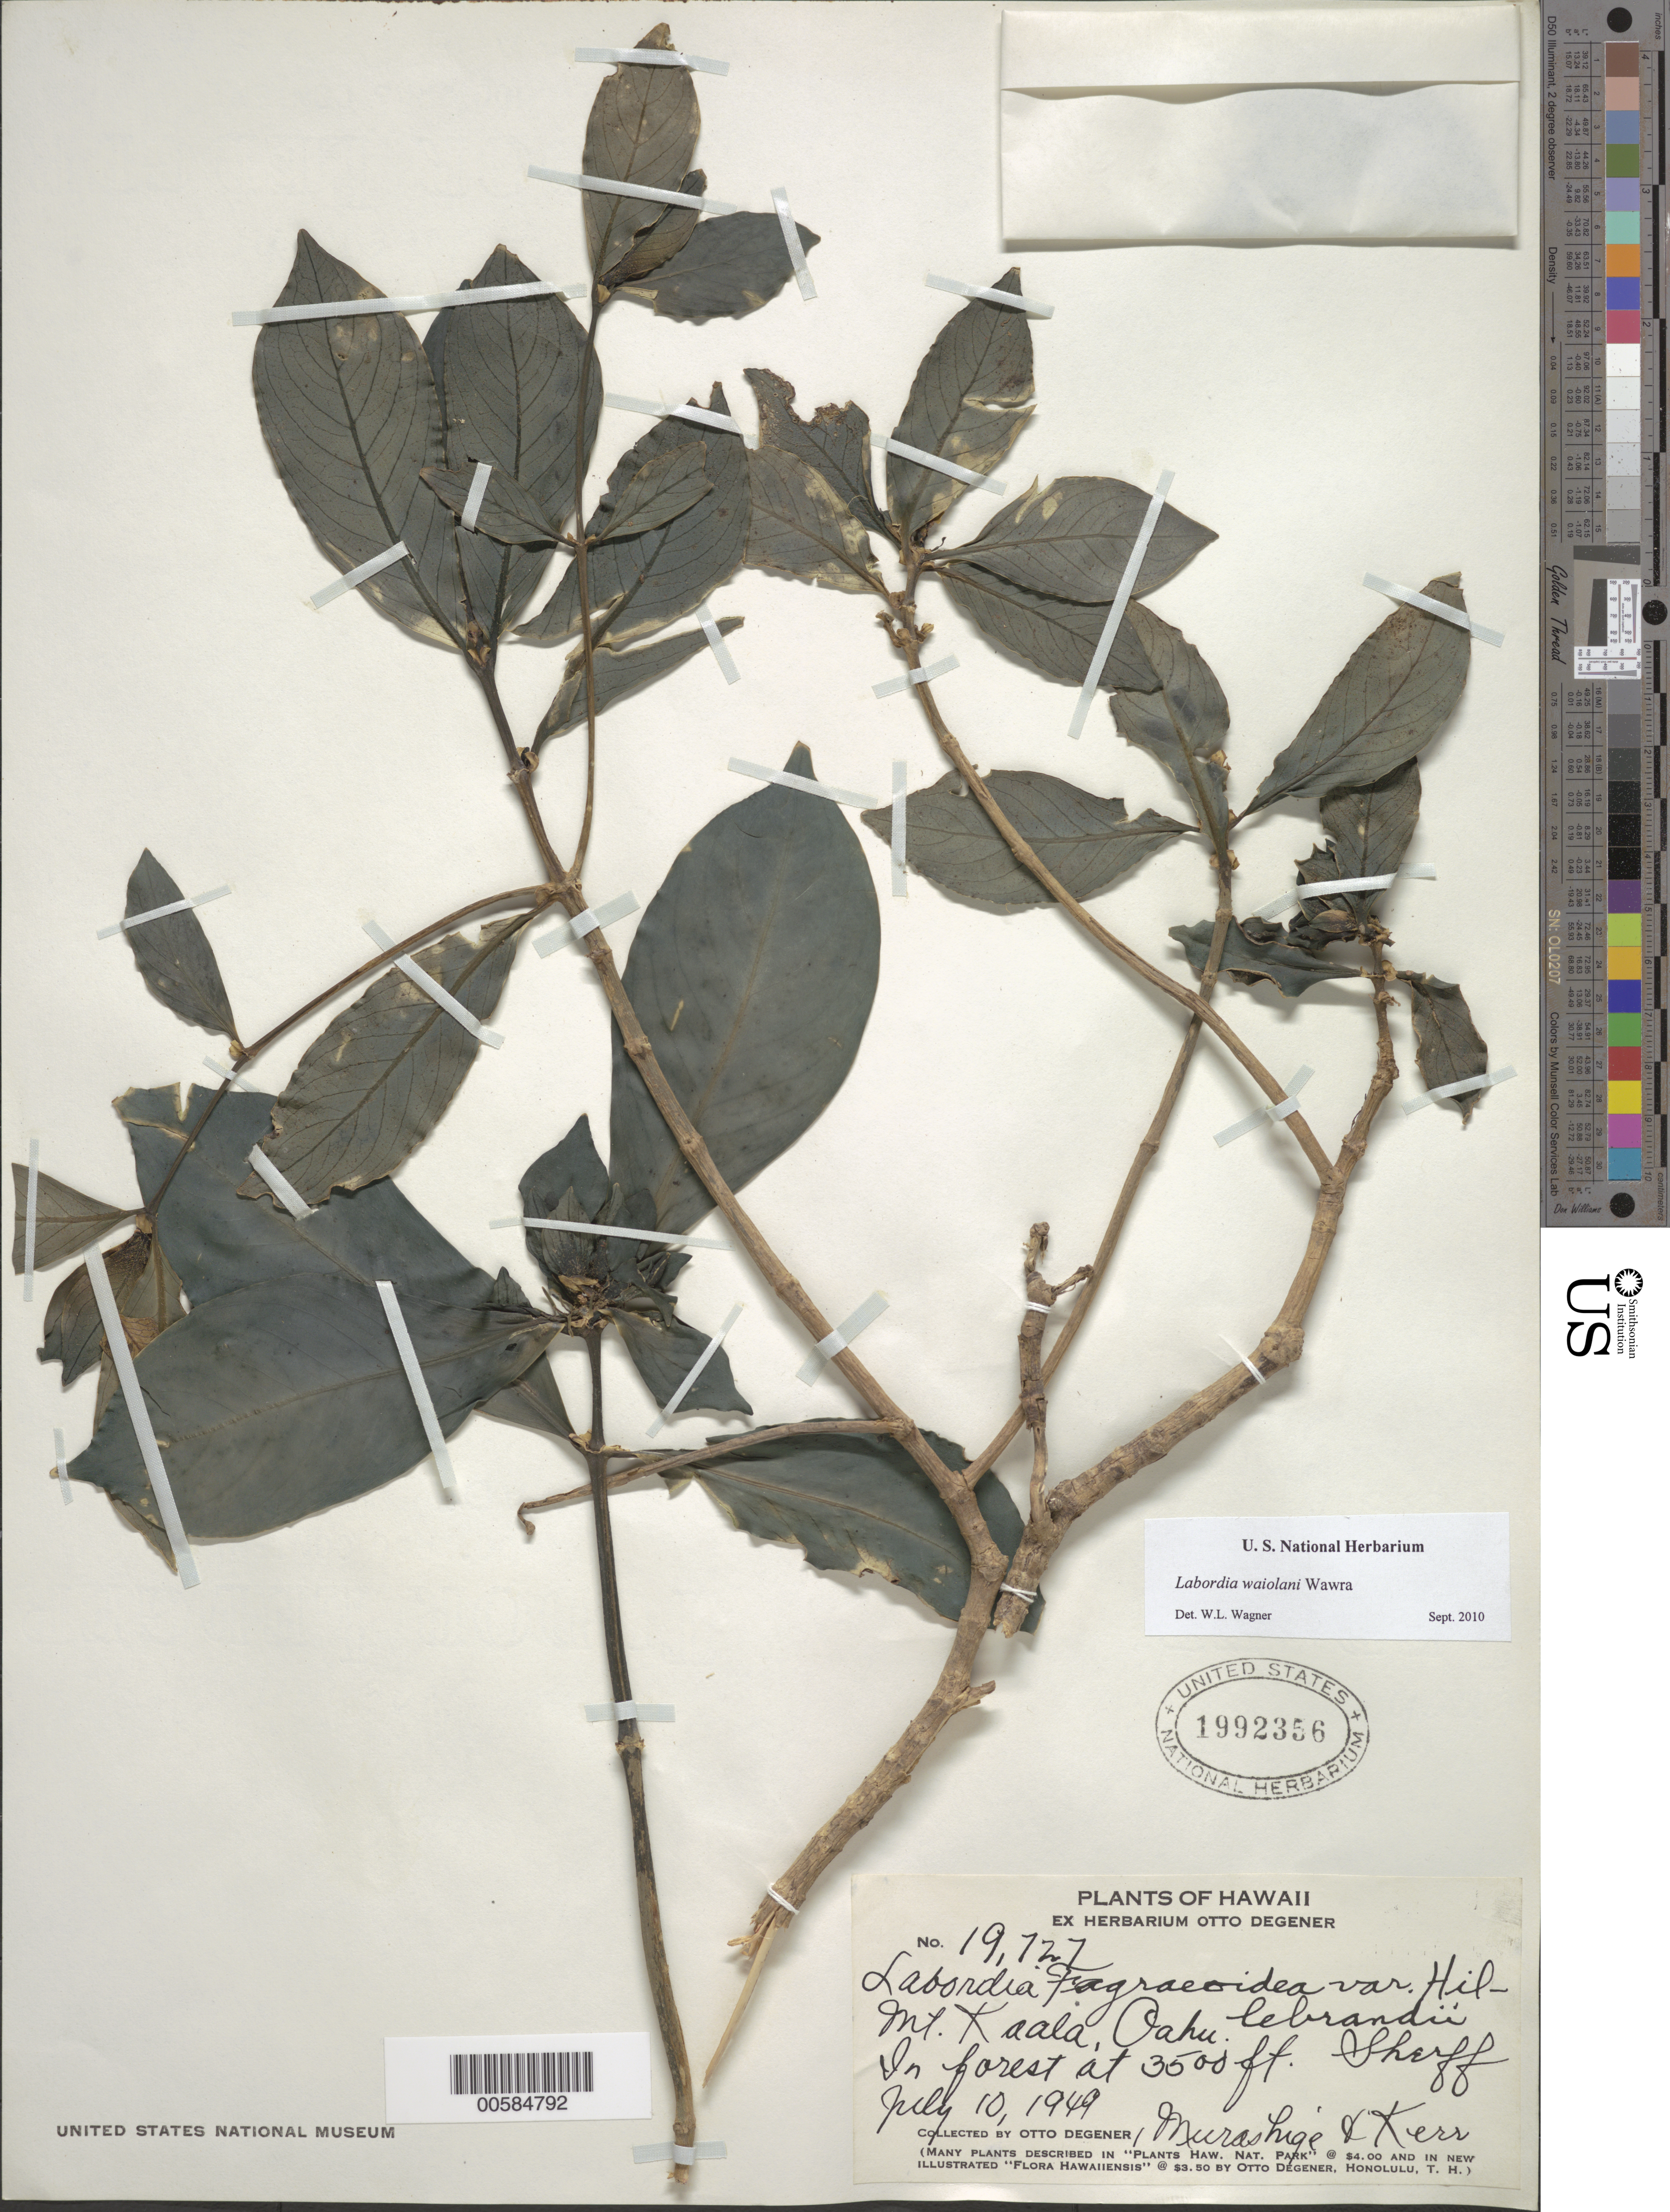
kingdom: Plantae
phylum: Tracheophyta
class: Magnoliopsida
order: Gentianales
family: Loganiaceae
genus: Geniostoma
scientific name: Geniostoma waiolani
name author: (Wawra) Byng & Christenh.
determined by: Wagner, W. L., (BOT), Smithsonian Institution - National Museum of Natural History (UNITED STATES)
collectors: O. Degener, Murashige & Kerr, --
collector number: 19727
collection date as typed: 10 Jul 1949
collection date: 1949-07-10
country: United States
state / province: Hawaii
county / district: Honolulu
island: Oahu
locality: Mt Kaala.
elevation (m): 1067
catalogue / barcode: US 1992356